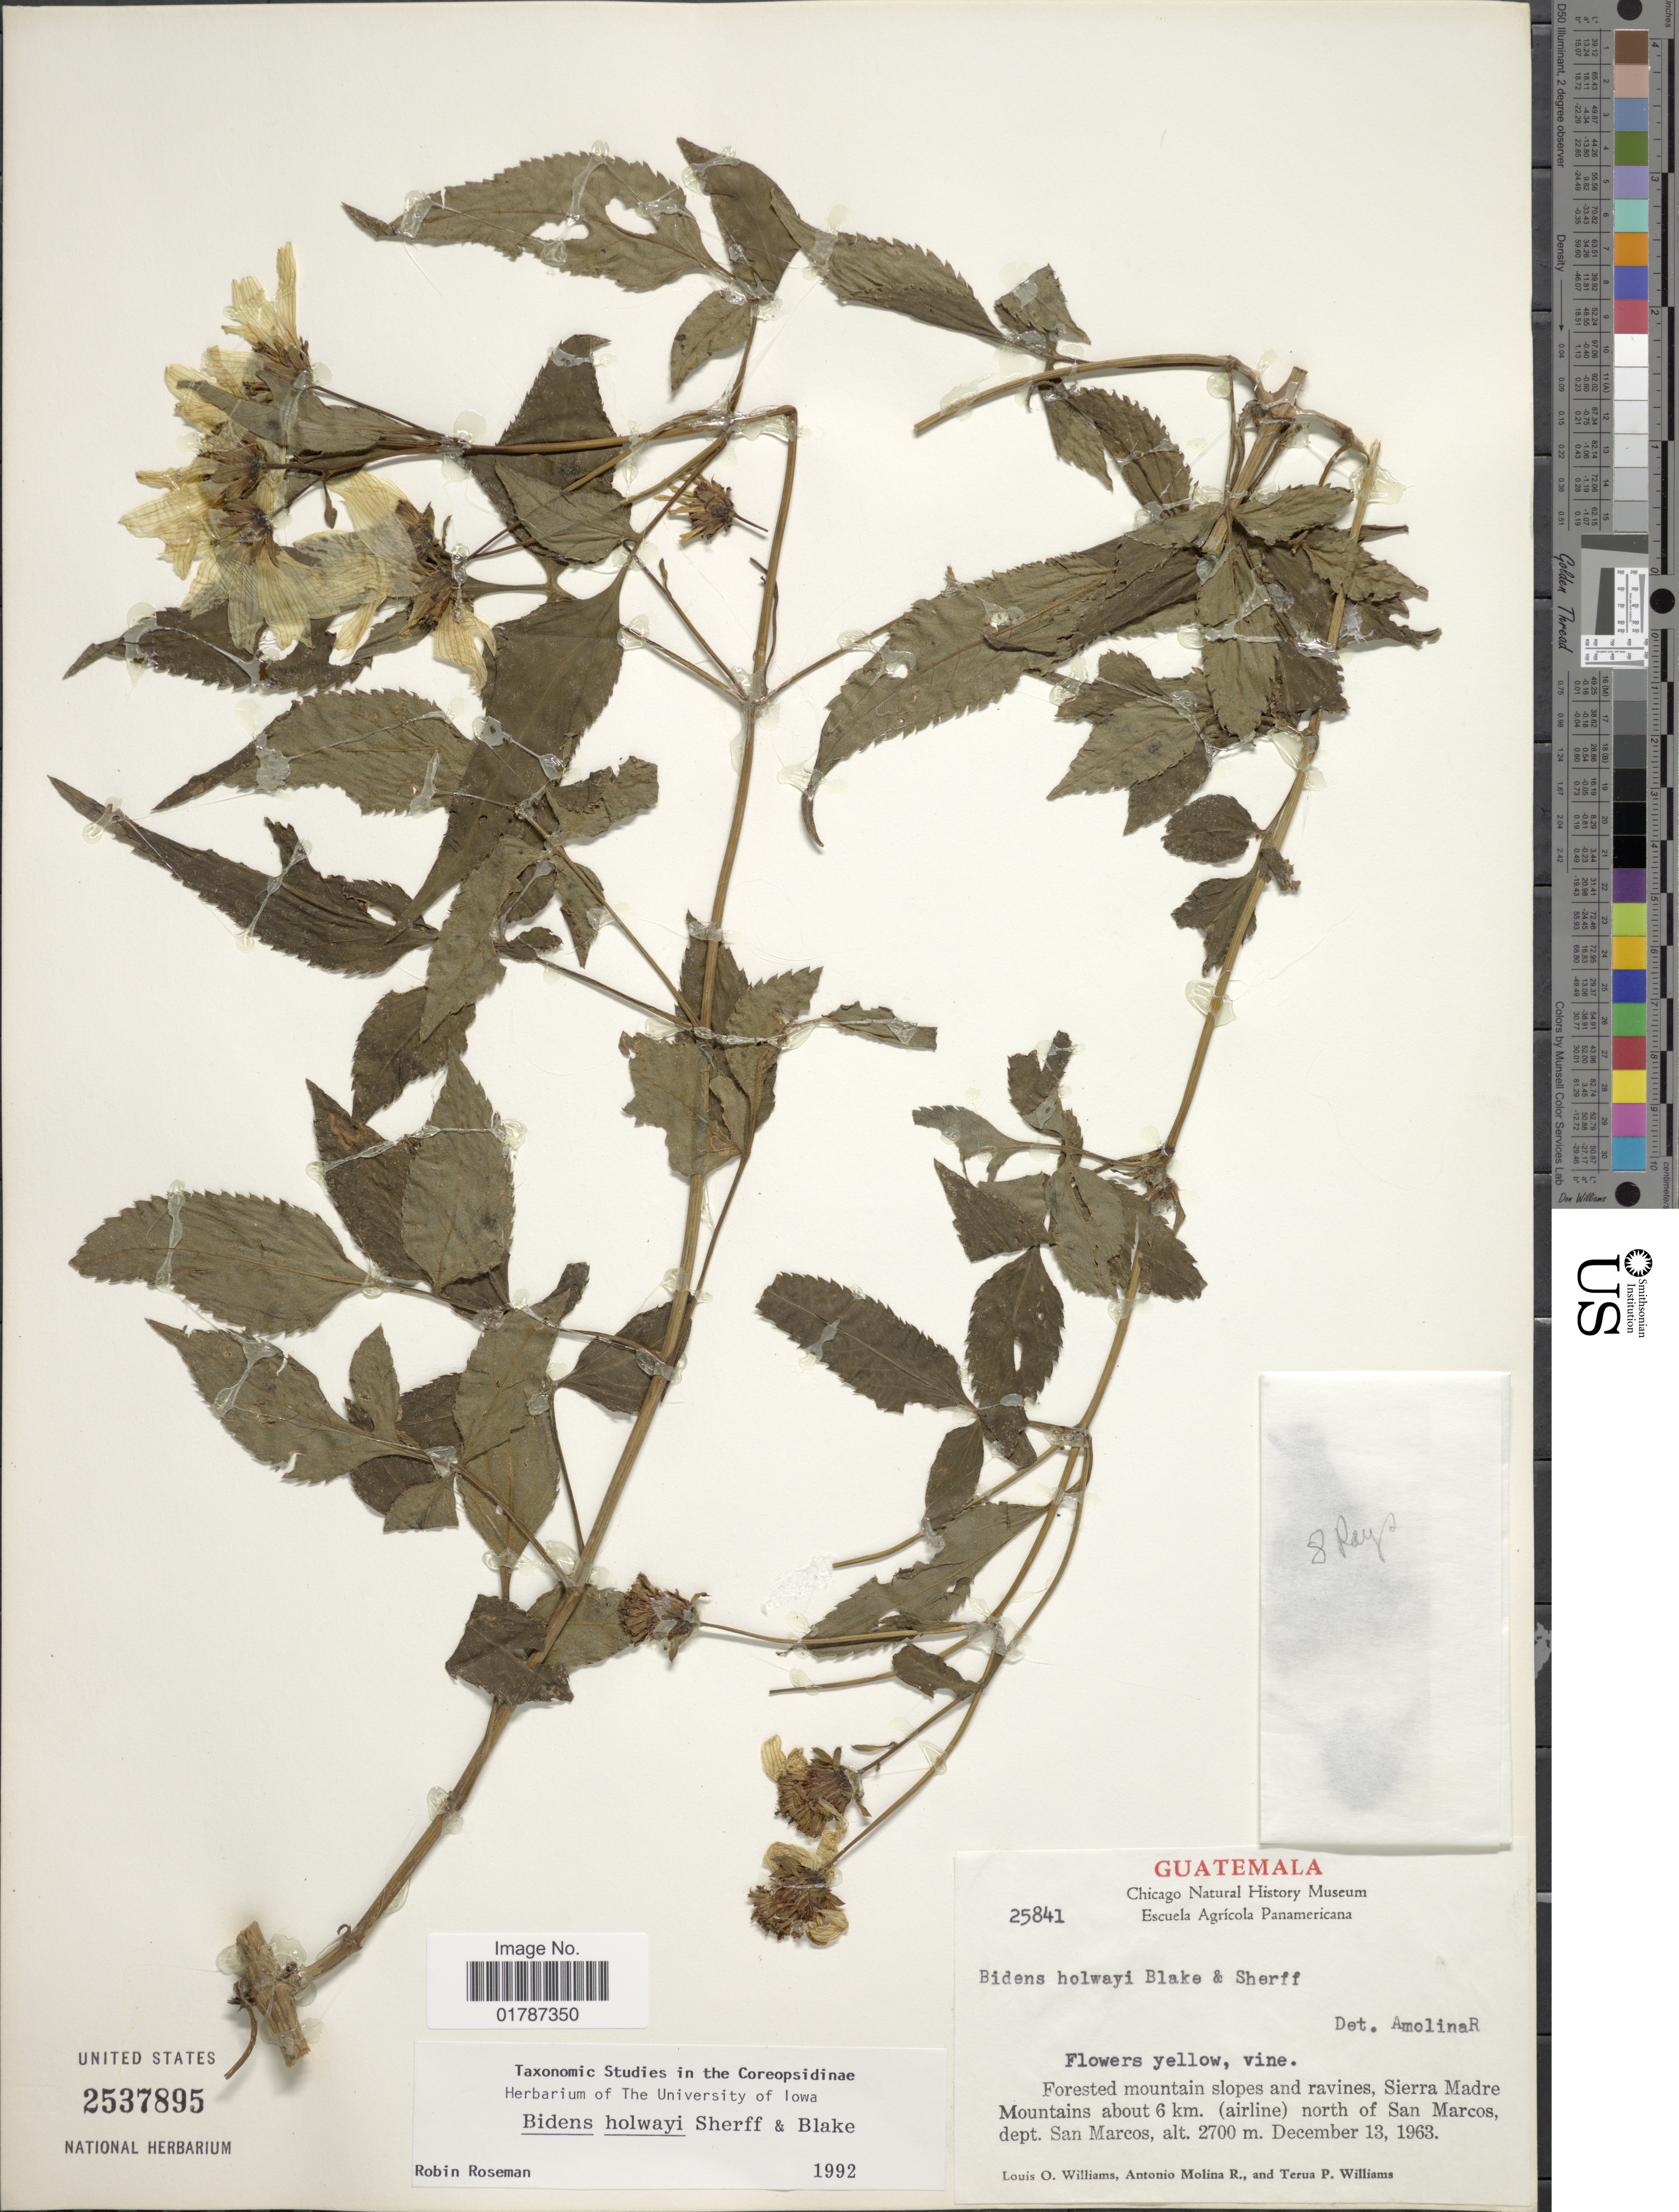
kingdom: Plantae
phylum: Tracheophyta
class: Magnoliopsida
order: Asterales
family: Asteraceae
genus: Bidens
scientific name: Bidens holwayi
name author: Sherff & S.F. Blake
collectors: L. O. Williams, A. Molina R. & T. P. Williams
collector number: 25841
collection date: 1963-12-13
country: Guatemala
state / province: San Marcos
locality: Forested mountain slopes and ravines, Sierra Madre Mountains about 6 km. (airline) north of San Marcos, dept. San Marcos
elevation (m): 2700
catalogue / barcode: US 2537895